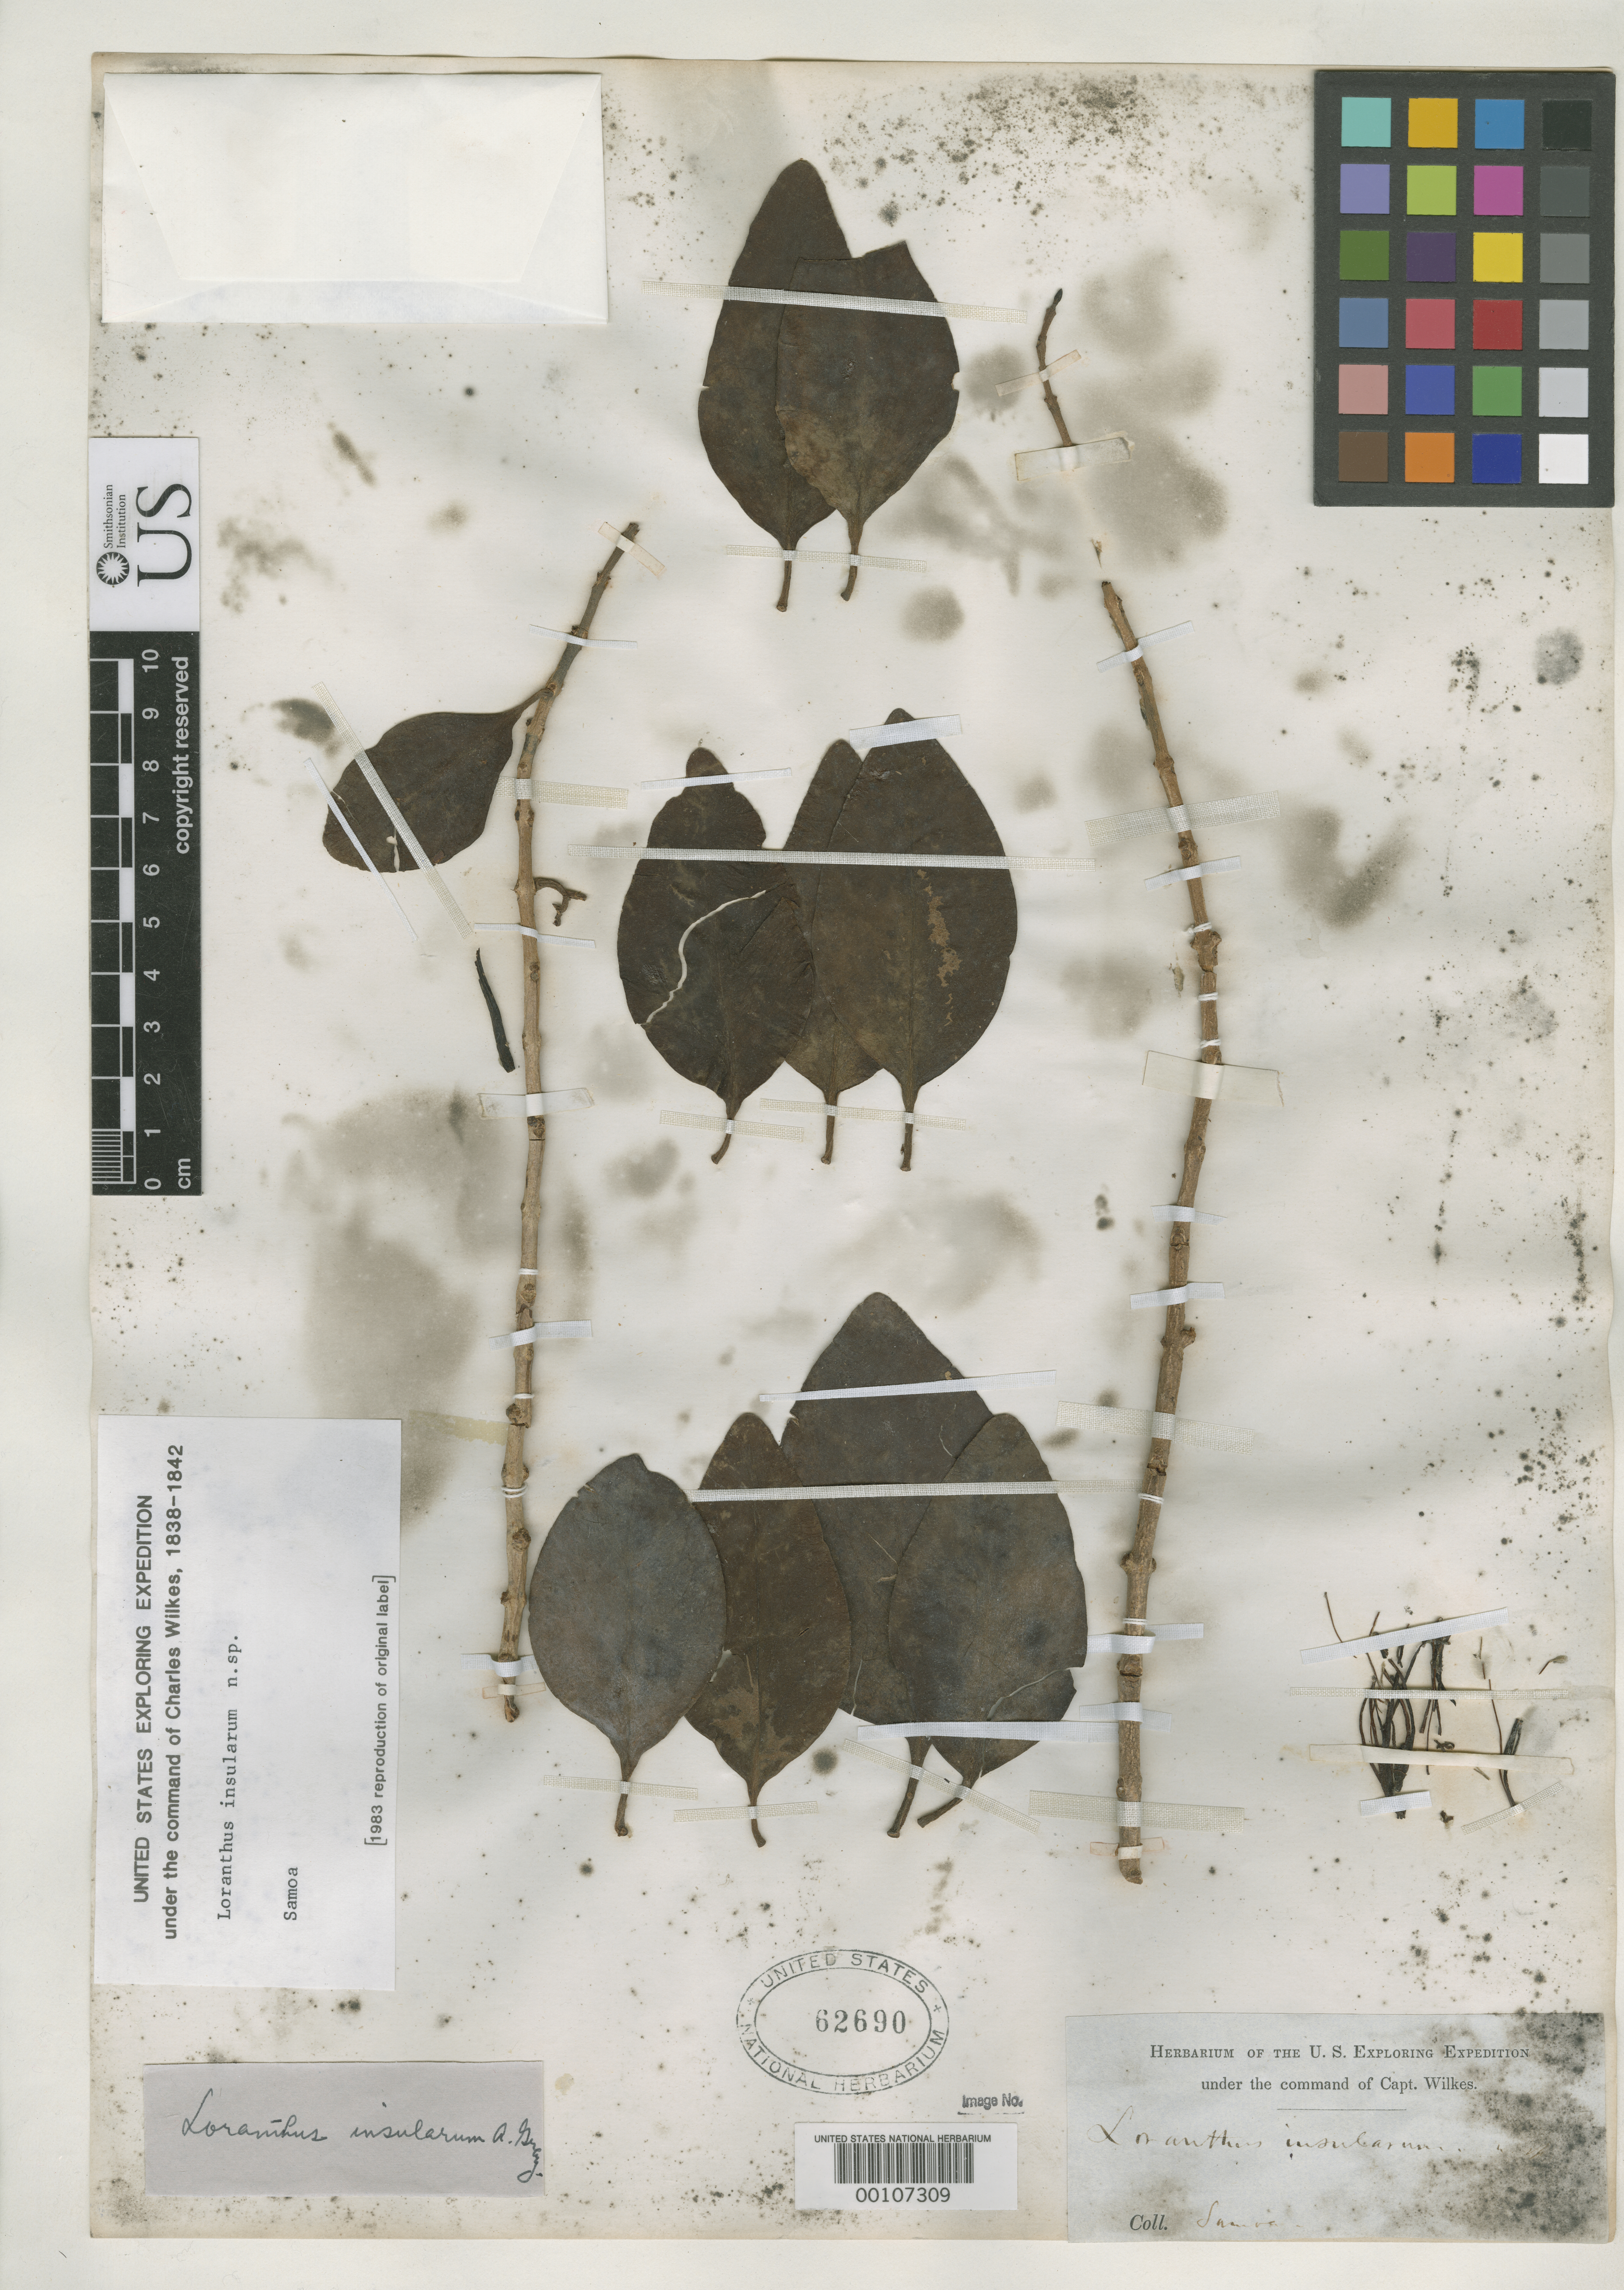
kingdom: Plantae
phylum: Tracheophyta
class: Magnoliopsida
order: Santalales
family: Loranthaceae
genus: Loranthus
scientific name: Loranthus insularum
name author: A. Gray in Wilkes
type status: Syntype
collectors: Wilkes Explor. Exped.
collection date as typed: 1838 to -- --- 1842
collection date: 1838/1842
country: American Samoa / Samoa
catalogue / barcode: US 62690